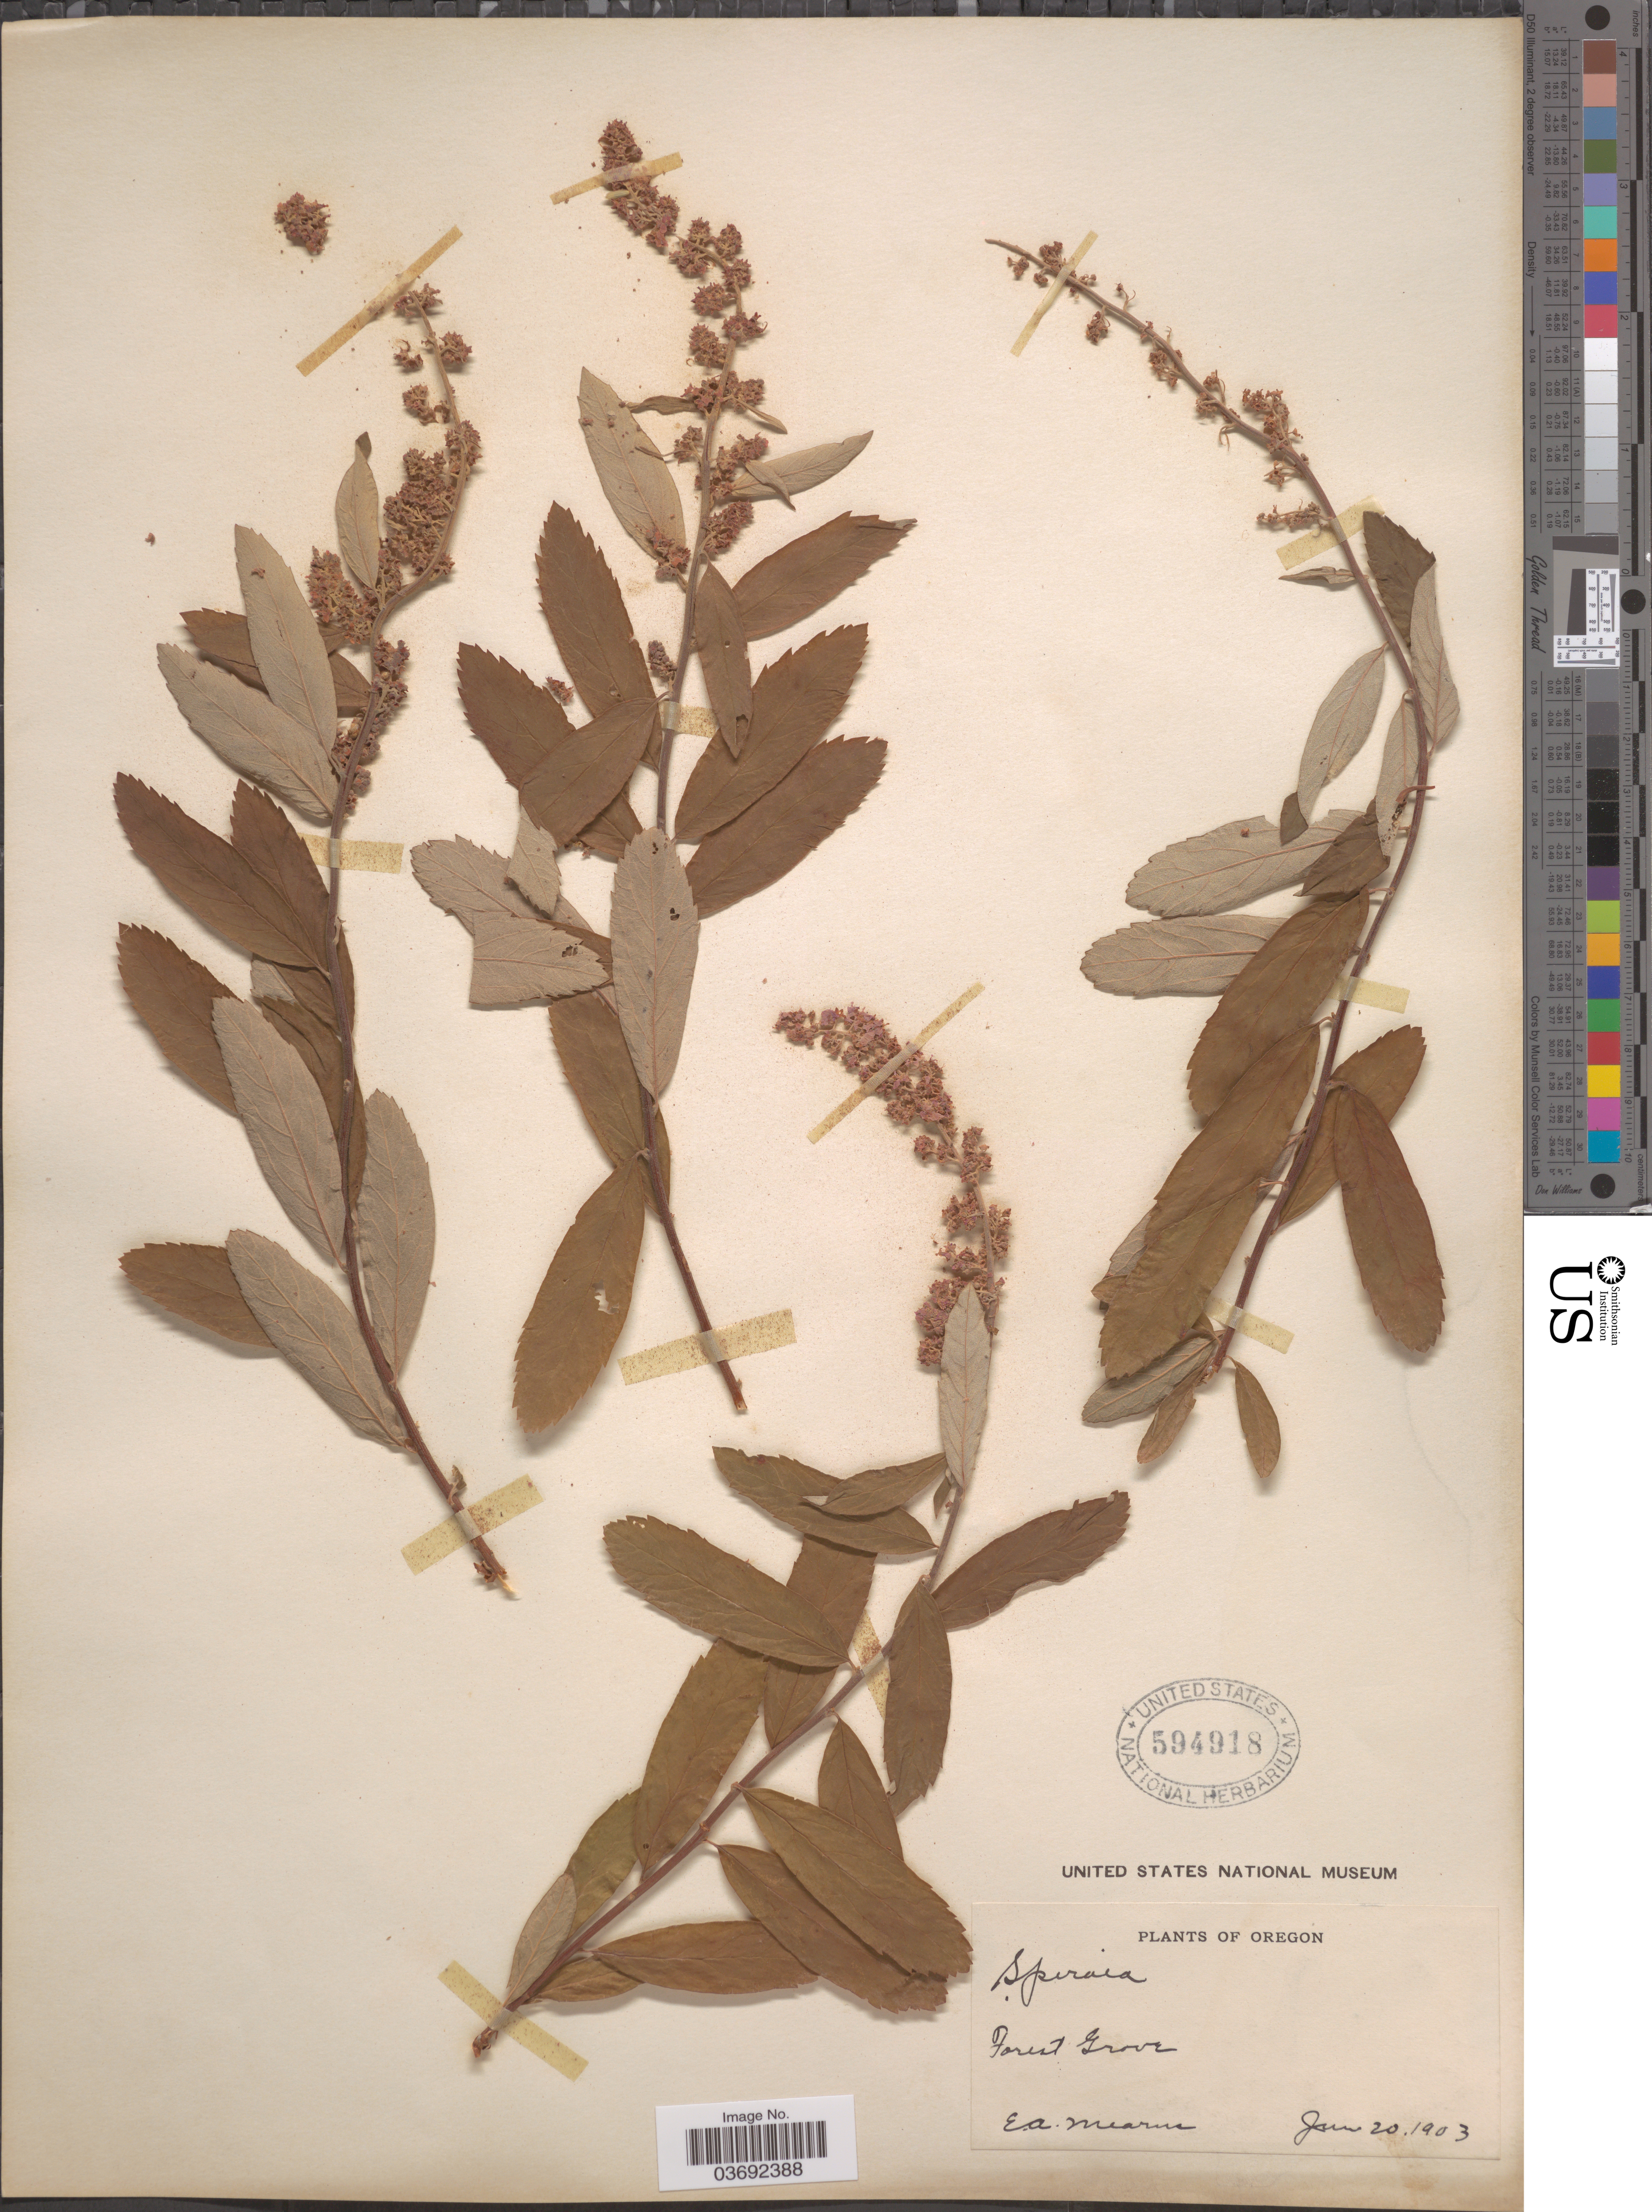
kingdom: Plantae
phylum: Tracheophyta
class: Magnoliopsida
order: Rosales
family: Rosaceae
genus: Spiraea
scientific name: Spiraea douglasii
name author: Hook.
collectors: E. A. Mearns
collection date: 1903-06-20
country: United States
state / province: Oregon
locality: Forest Grove.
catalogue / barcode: US 594918